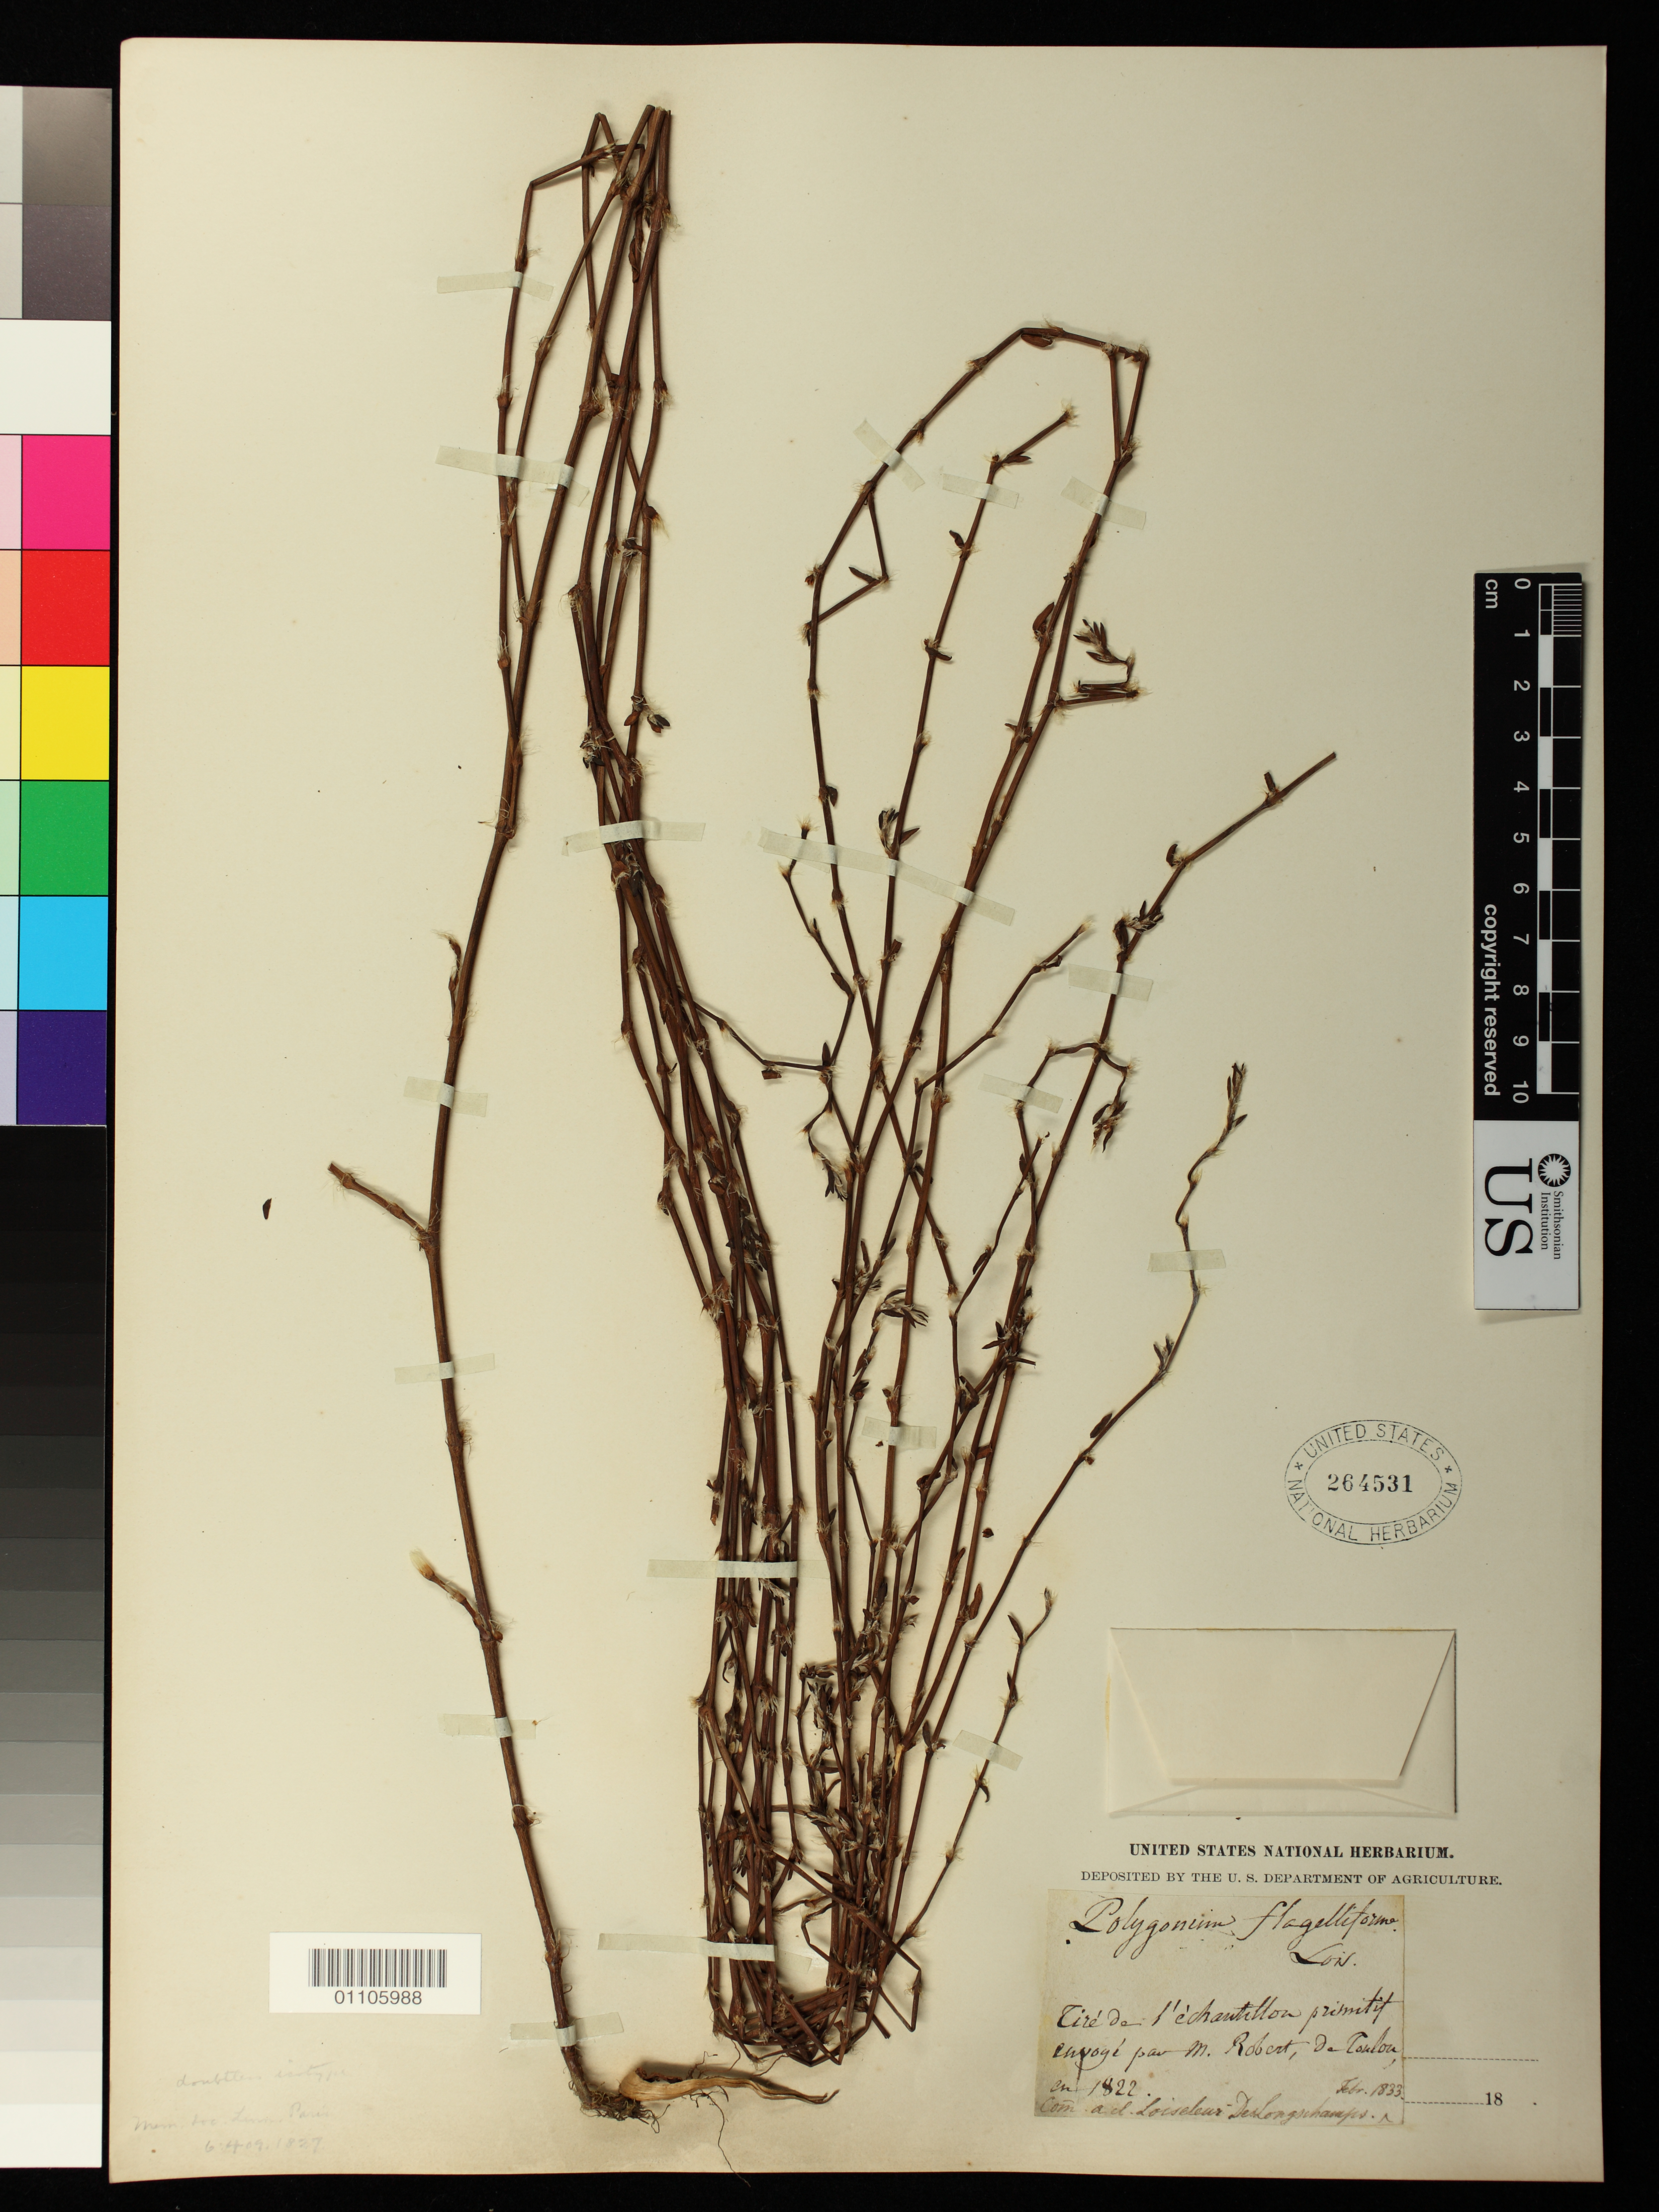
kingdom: Plantae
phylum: Tracheophyta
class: Magnoliopsida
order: Caryophyllales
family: Polygonaceae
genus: Polygonum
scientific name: Polygonum flagelliforme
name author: Loisel.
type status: Possible Type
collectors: G. N. Robert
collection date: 1822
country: France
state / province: Provence-Alpes-Côte d'Azur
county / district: Var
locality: Toulon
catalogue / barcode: US 264531